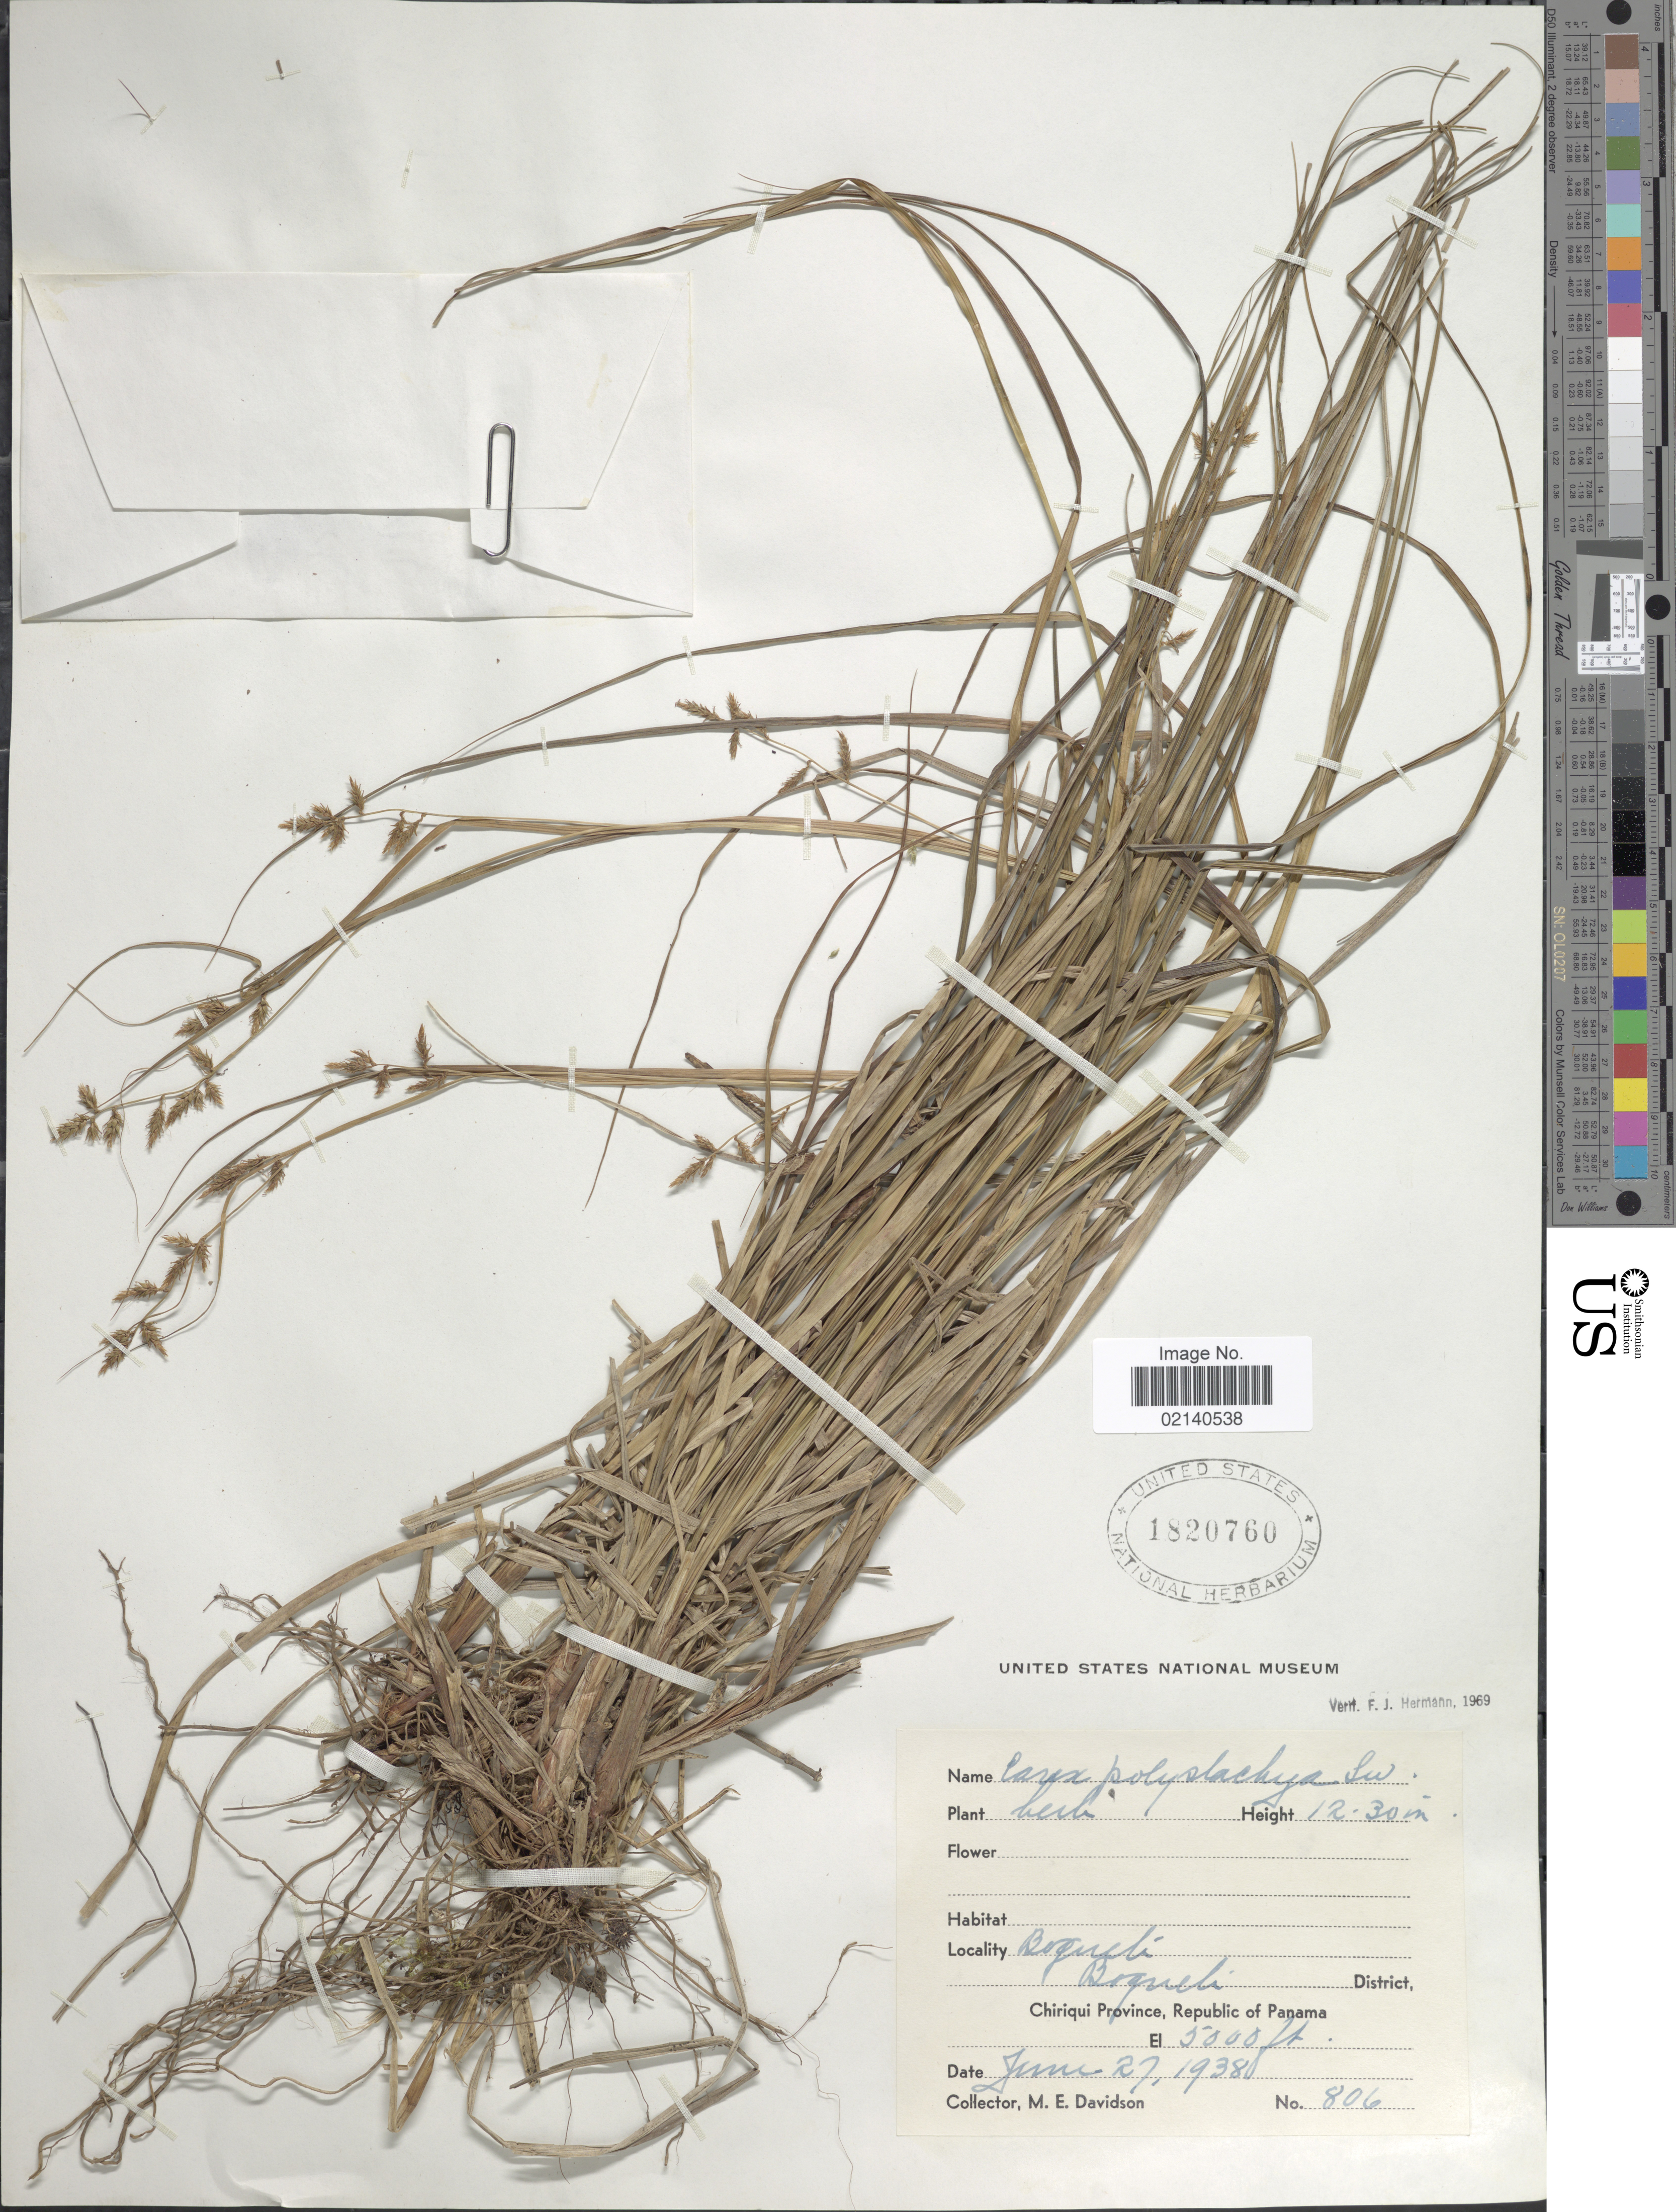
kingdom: Plantae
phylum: Tracheophyta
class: Liliopsida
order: Poales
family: Cyperaceae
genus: Carex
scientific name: Carex polystachya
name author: Sw. ex Wahlenb.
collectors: M. E. Davidson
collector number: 806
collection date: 1938-06-27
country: Panama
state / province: Chiriqui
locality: Boquete, Boquete District, Republic of Panama.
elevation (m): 1524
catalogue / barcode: US 1820760